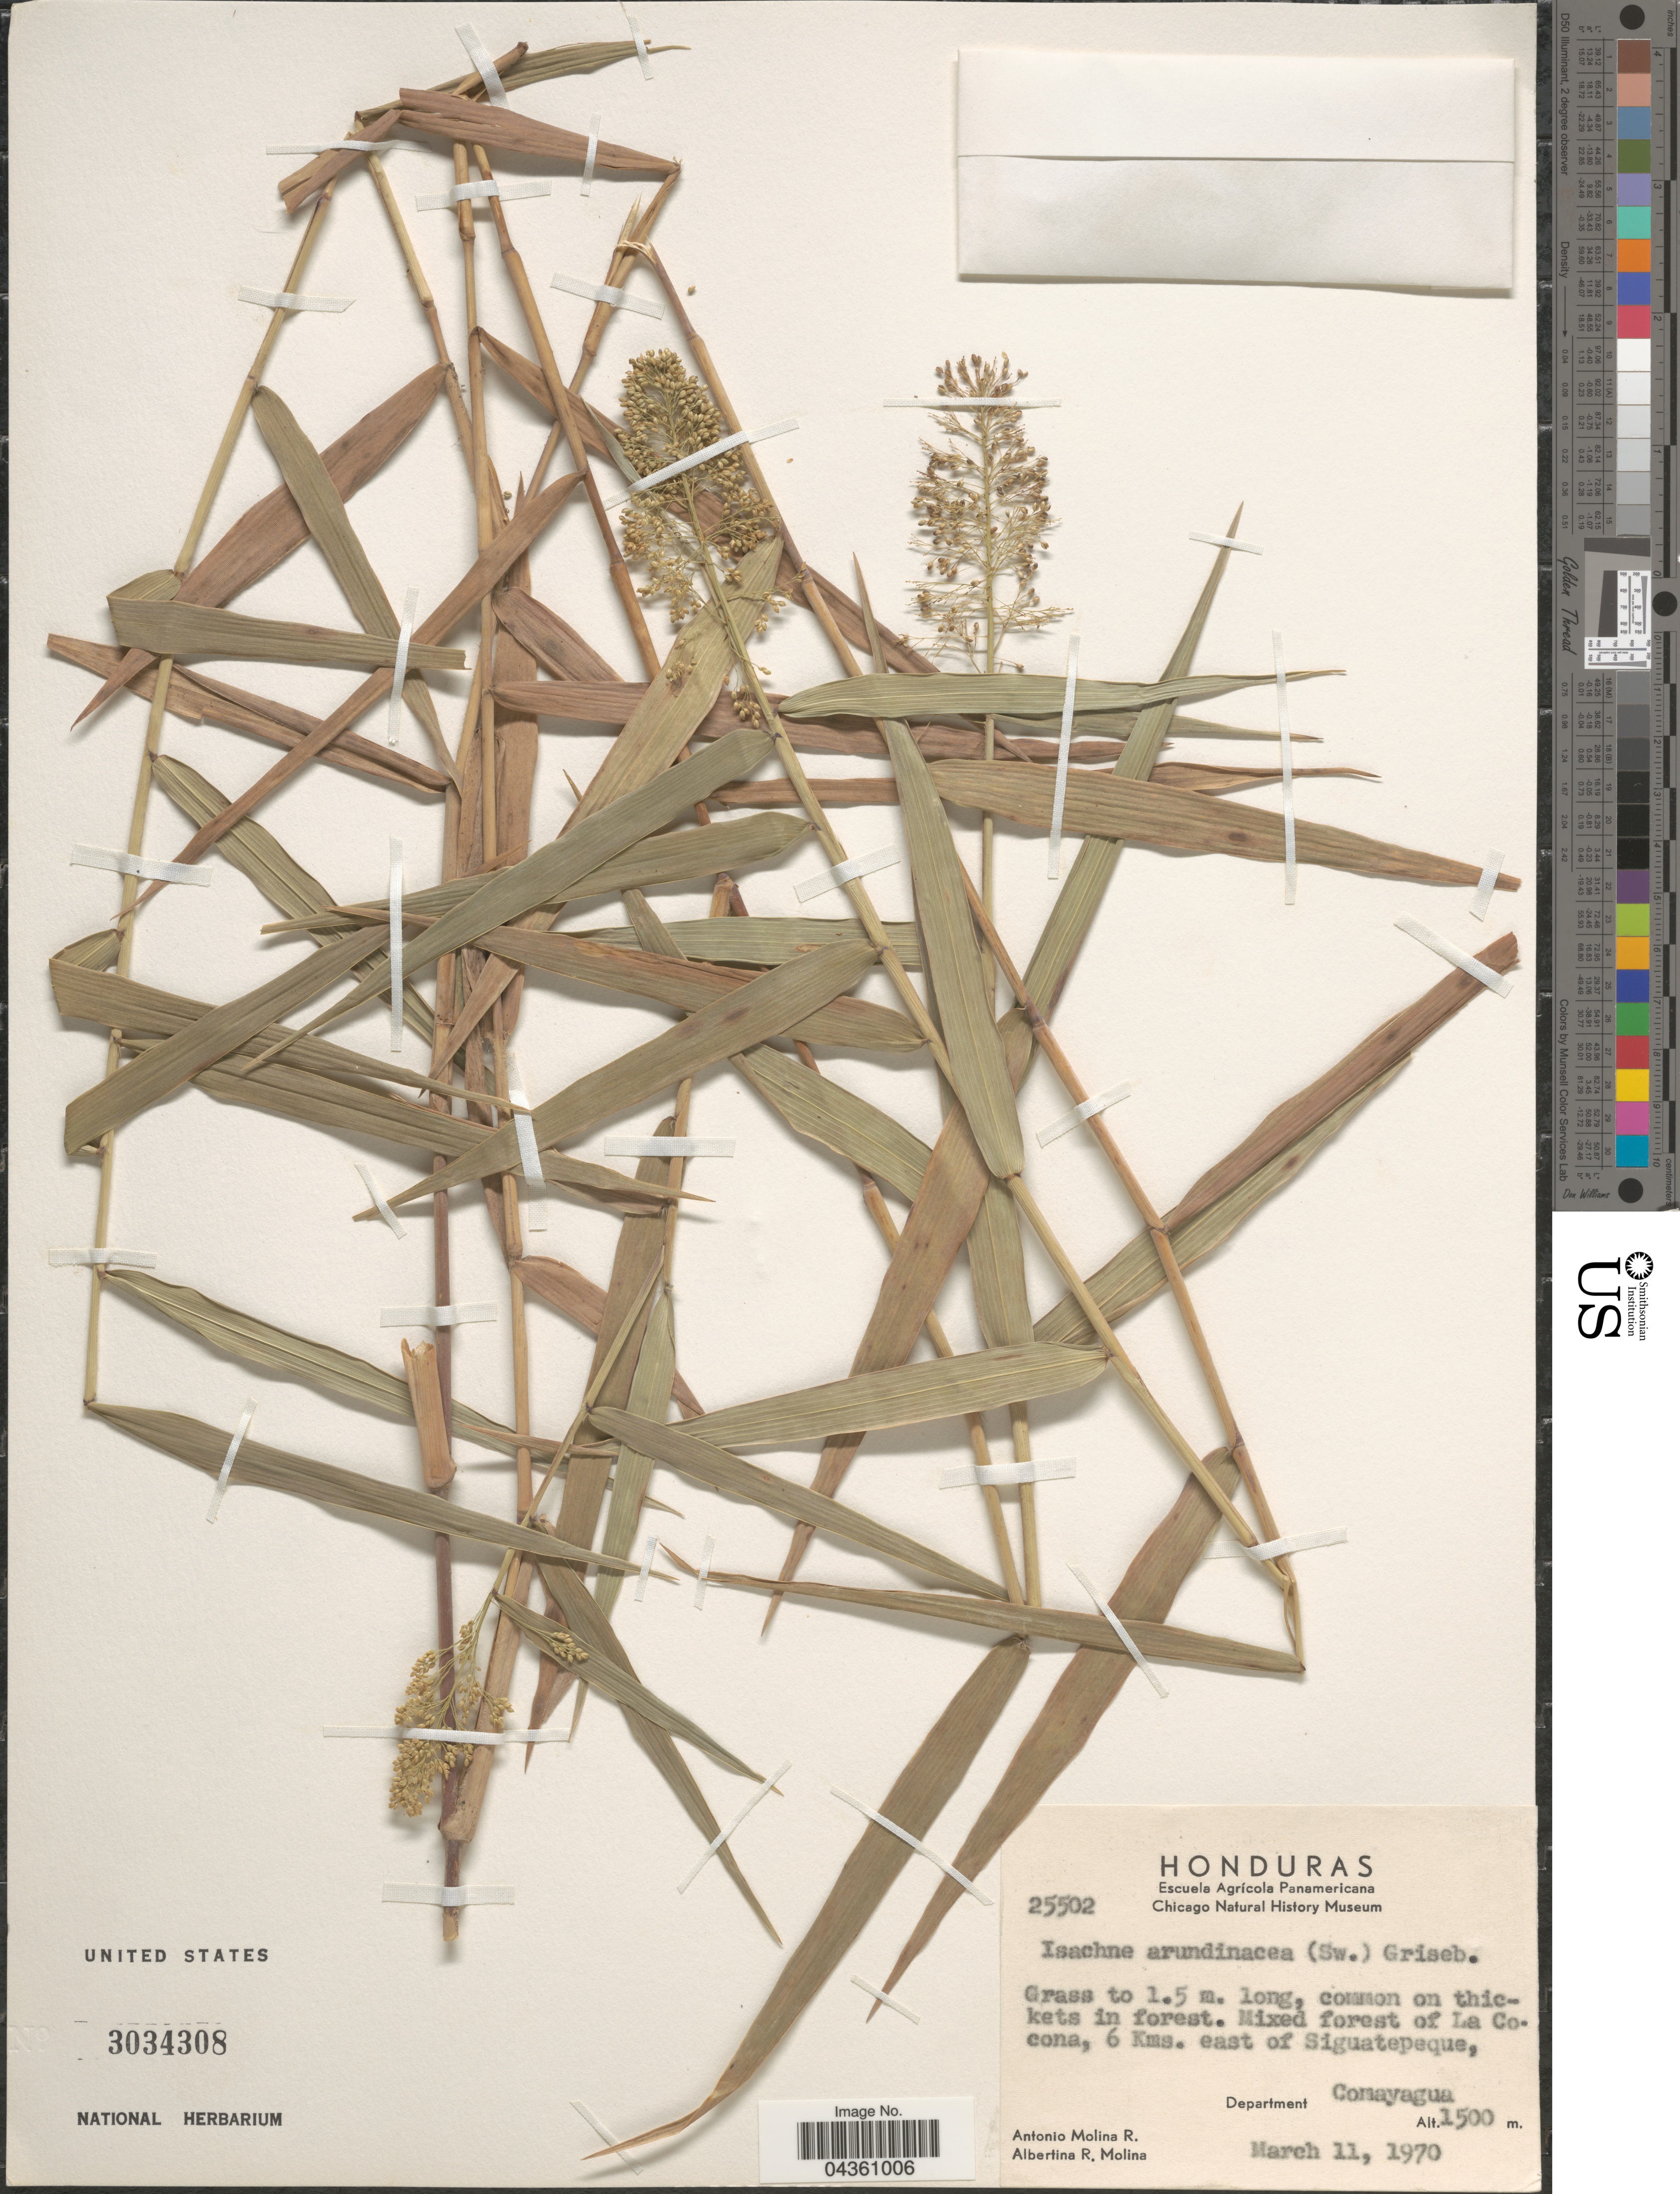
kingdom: Plantae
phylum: Tracheophyta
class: Liliopsida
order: Poales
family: Poaceae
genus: Isachne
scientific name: Isachne arundinacea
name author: (Sw.) Griseb.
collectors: A. Molina R. & A. R. Molina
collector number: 25502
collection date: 1970-03-11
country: Honduras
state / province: Comayagua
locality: Mixed forest of La Cocona, 6 Kms. east of Siguatepeque, Department Comayagua.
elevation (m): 1500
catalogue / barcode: US 3034308